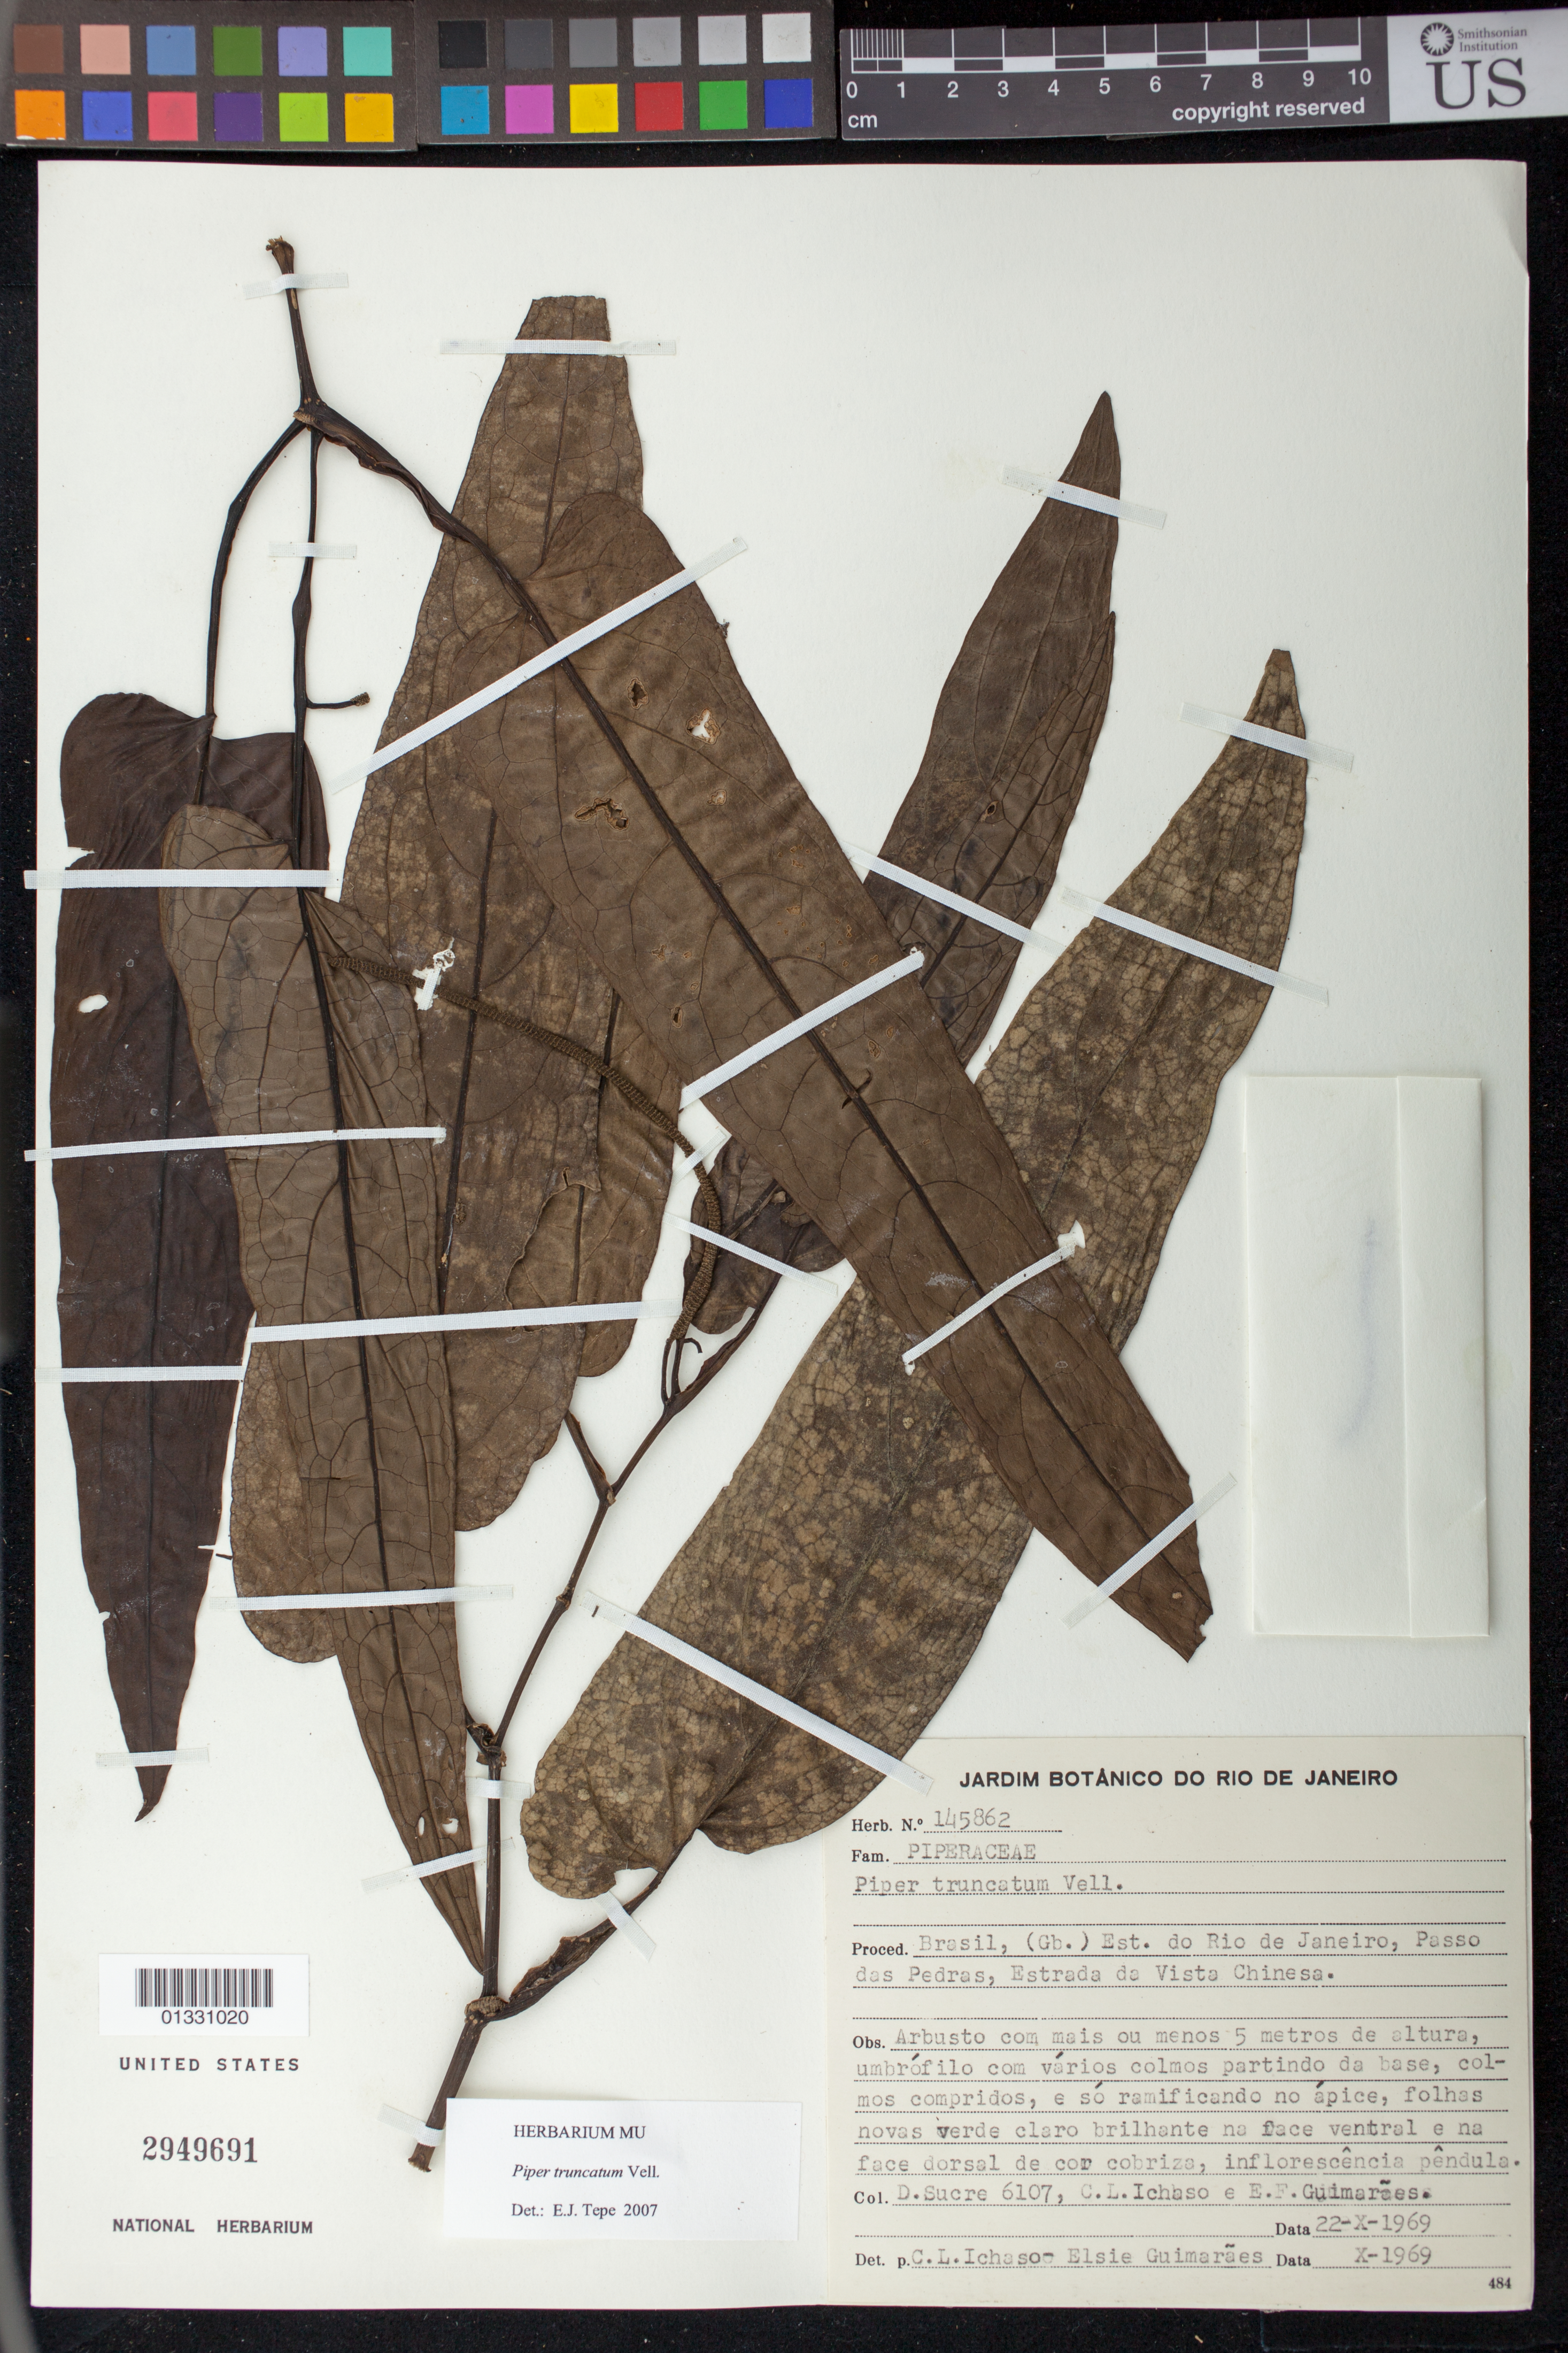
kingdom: Plantae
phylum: Tracheophyta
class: Magnoliopsida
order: Piperales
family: Piperaceae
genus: Piper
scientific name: Piper truncatum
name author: Vell.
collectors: D. Sucre, C. L. Ichaso & E. Guimaraes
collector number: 6107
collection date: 1969-10-22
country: Brazil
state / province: Rio de Janeiro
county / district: Rio de Janeiro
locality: Passo das Pedras, Estrada da Vista Chinesa.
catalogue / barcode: US 2949691